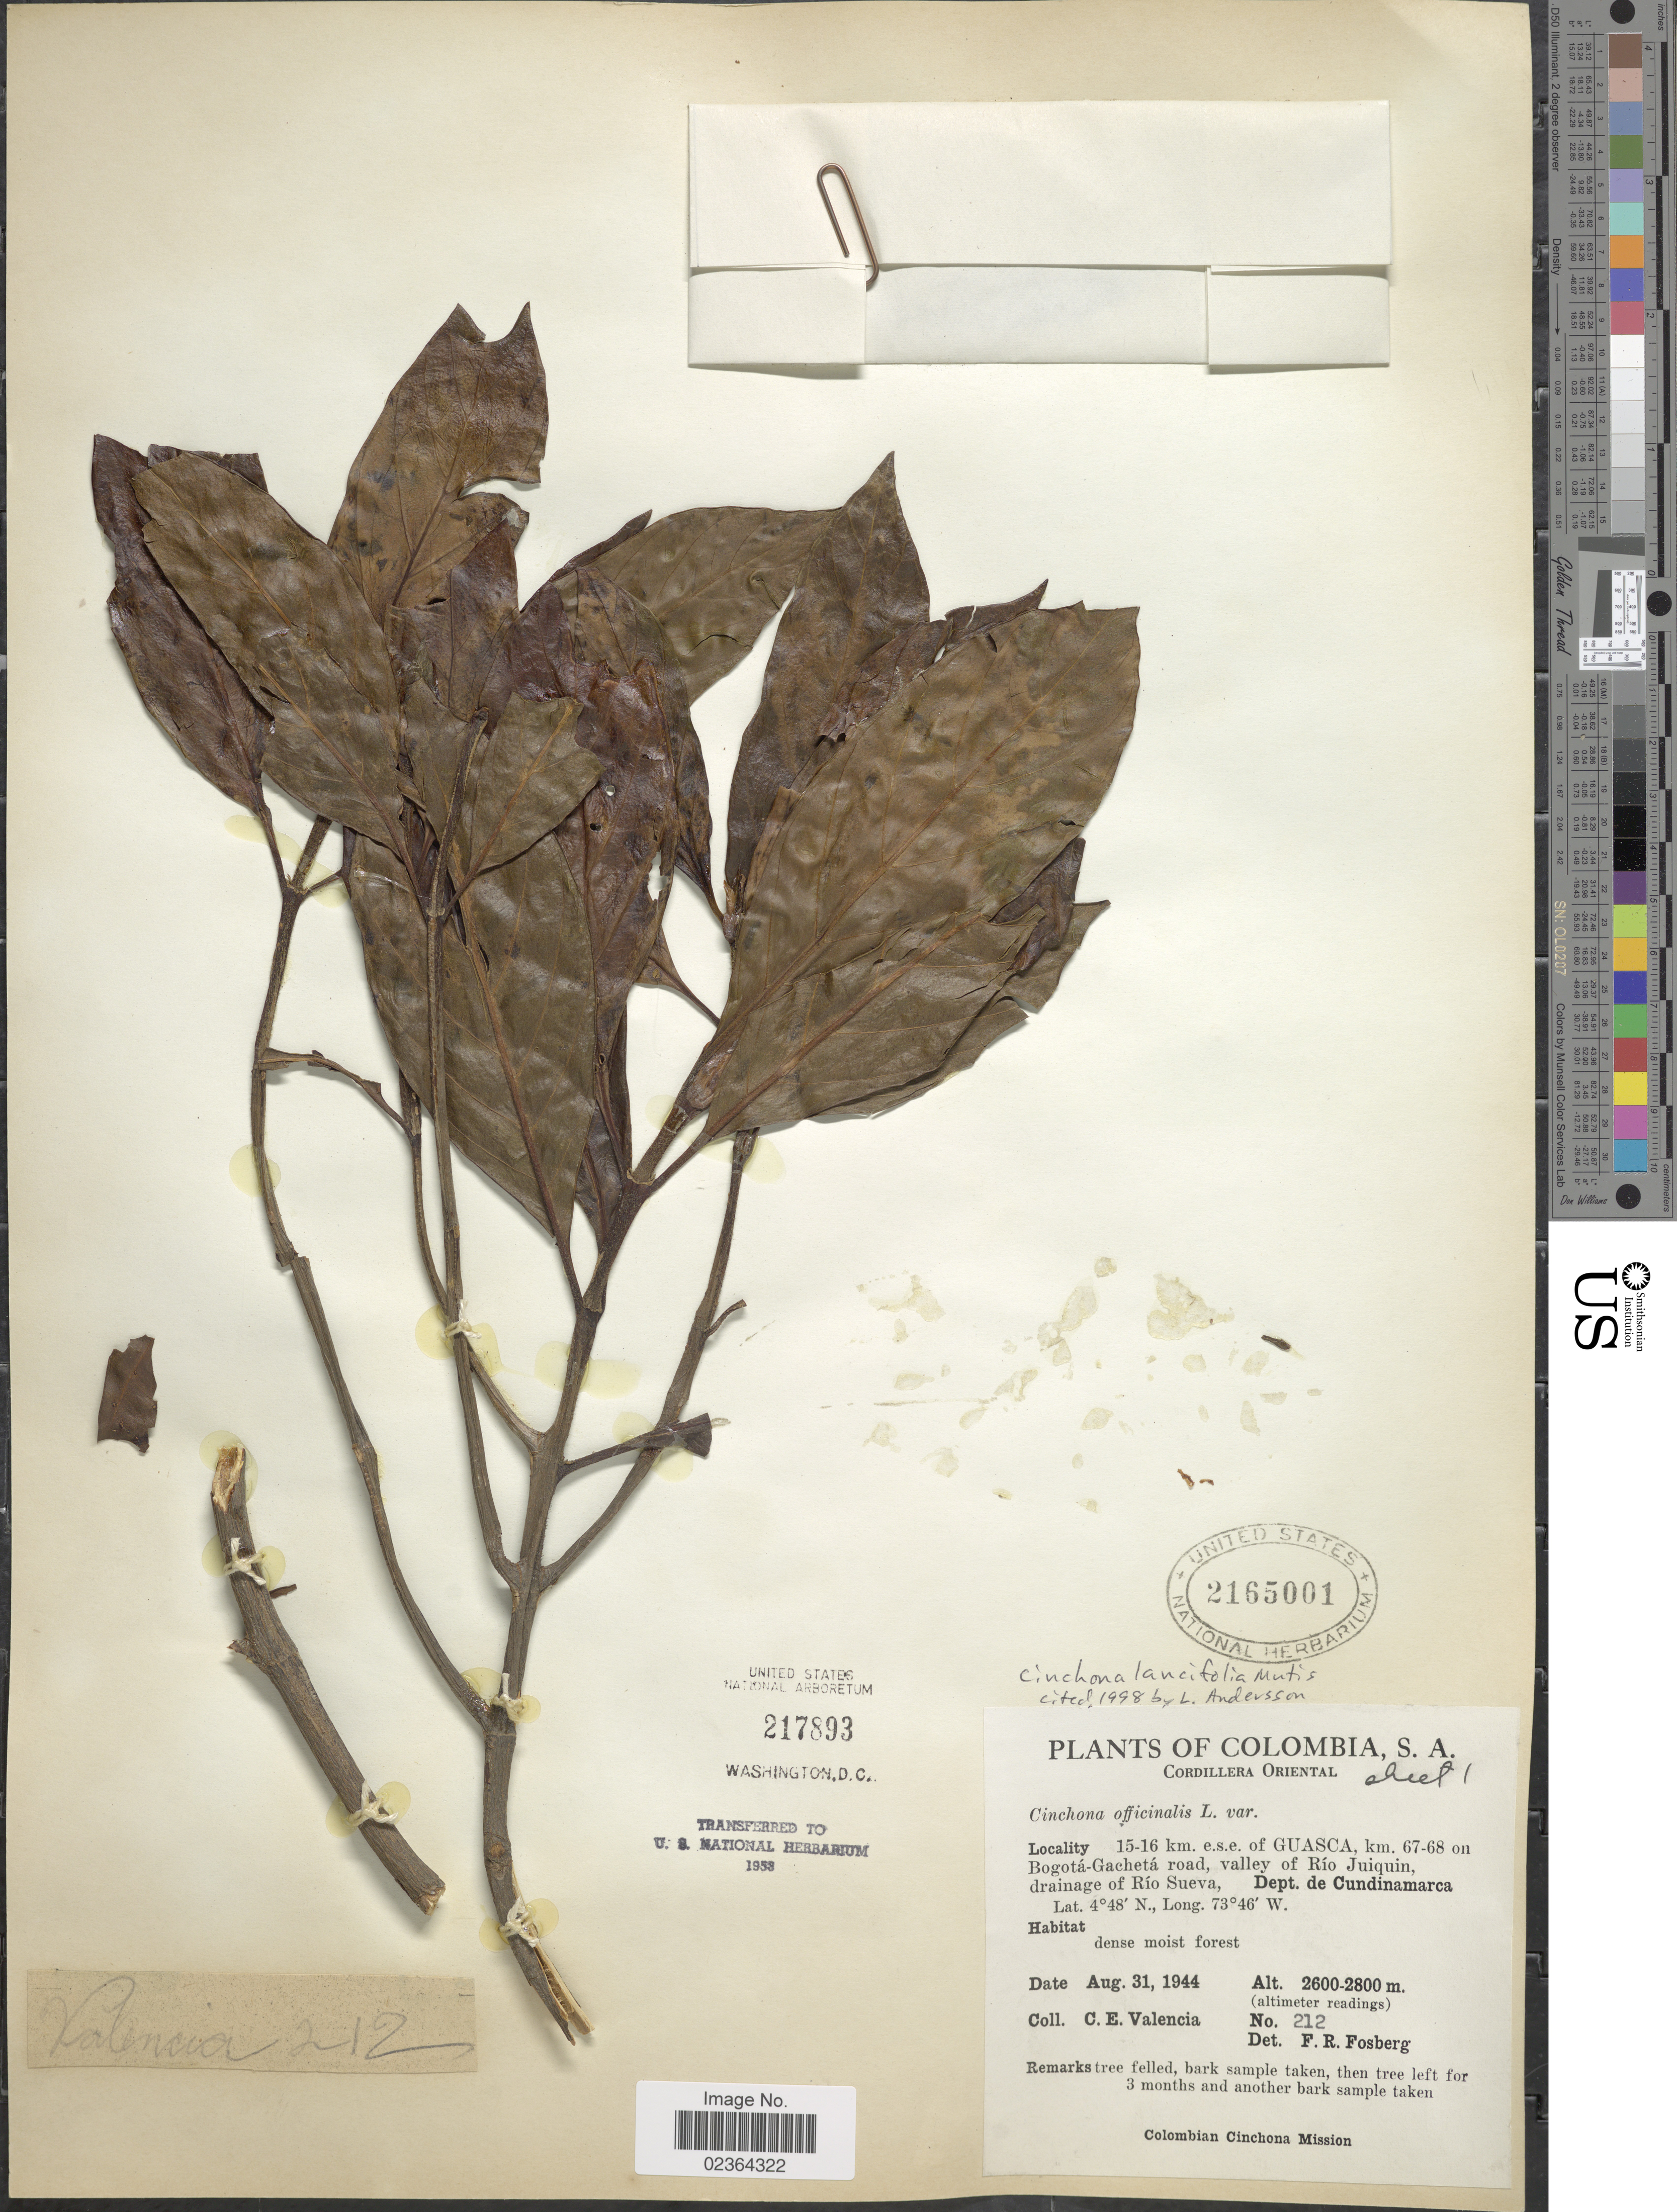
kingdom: Plantae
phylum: Tracheophyta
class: Magnoliopsida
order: Gentianales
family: Rubiaceae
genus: Cinchona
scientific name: Cinchona lancifolia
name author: Mutis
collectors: C. Valencia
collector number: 212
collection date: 1944-08-31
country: Colombia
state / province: Cundinamarca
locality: Cordillera Oriental, 15-16 km e.s.e. of Guasca, km. 67-68 on Bogota-Gacheta road, valley of rio Juiguim, drainage of Rio Sueva, Dept. de Cundinamarca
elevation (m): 2600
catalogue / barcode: US 2165001